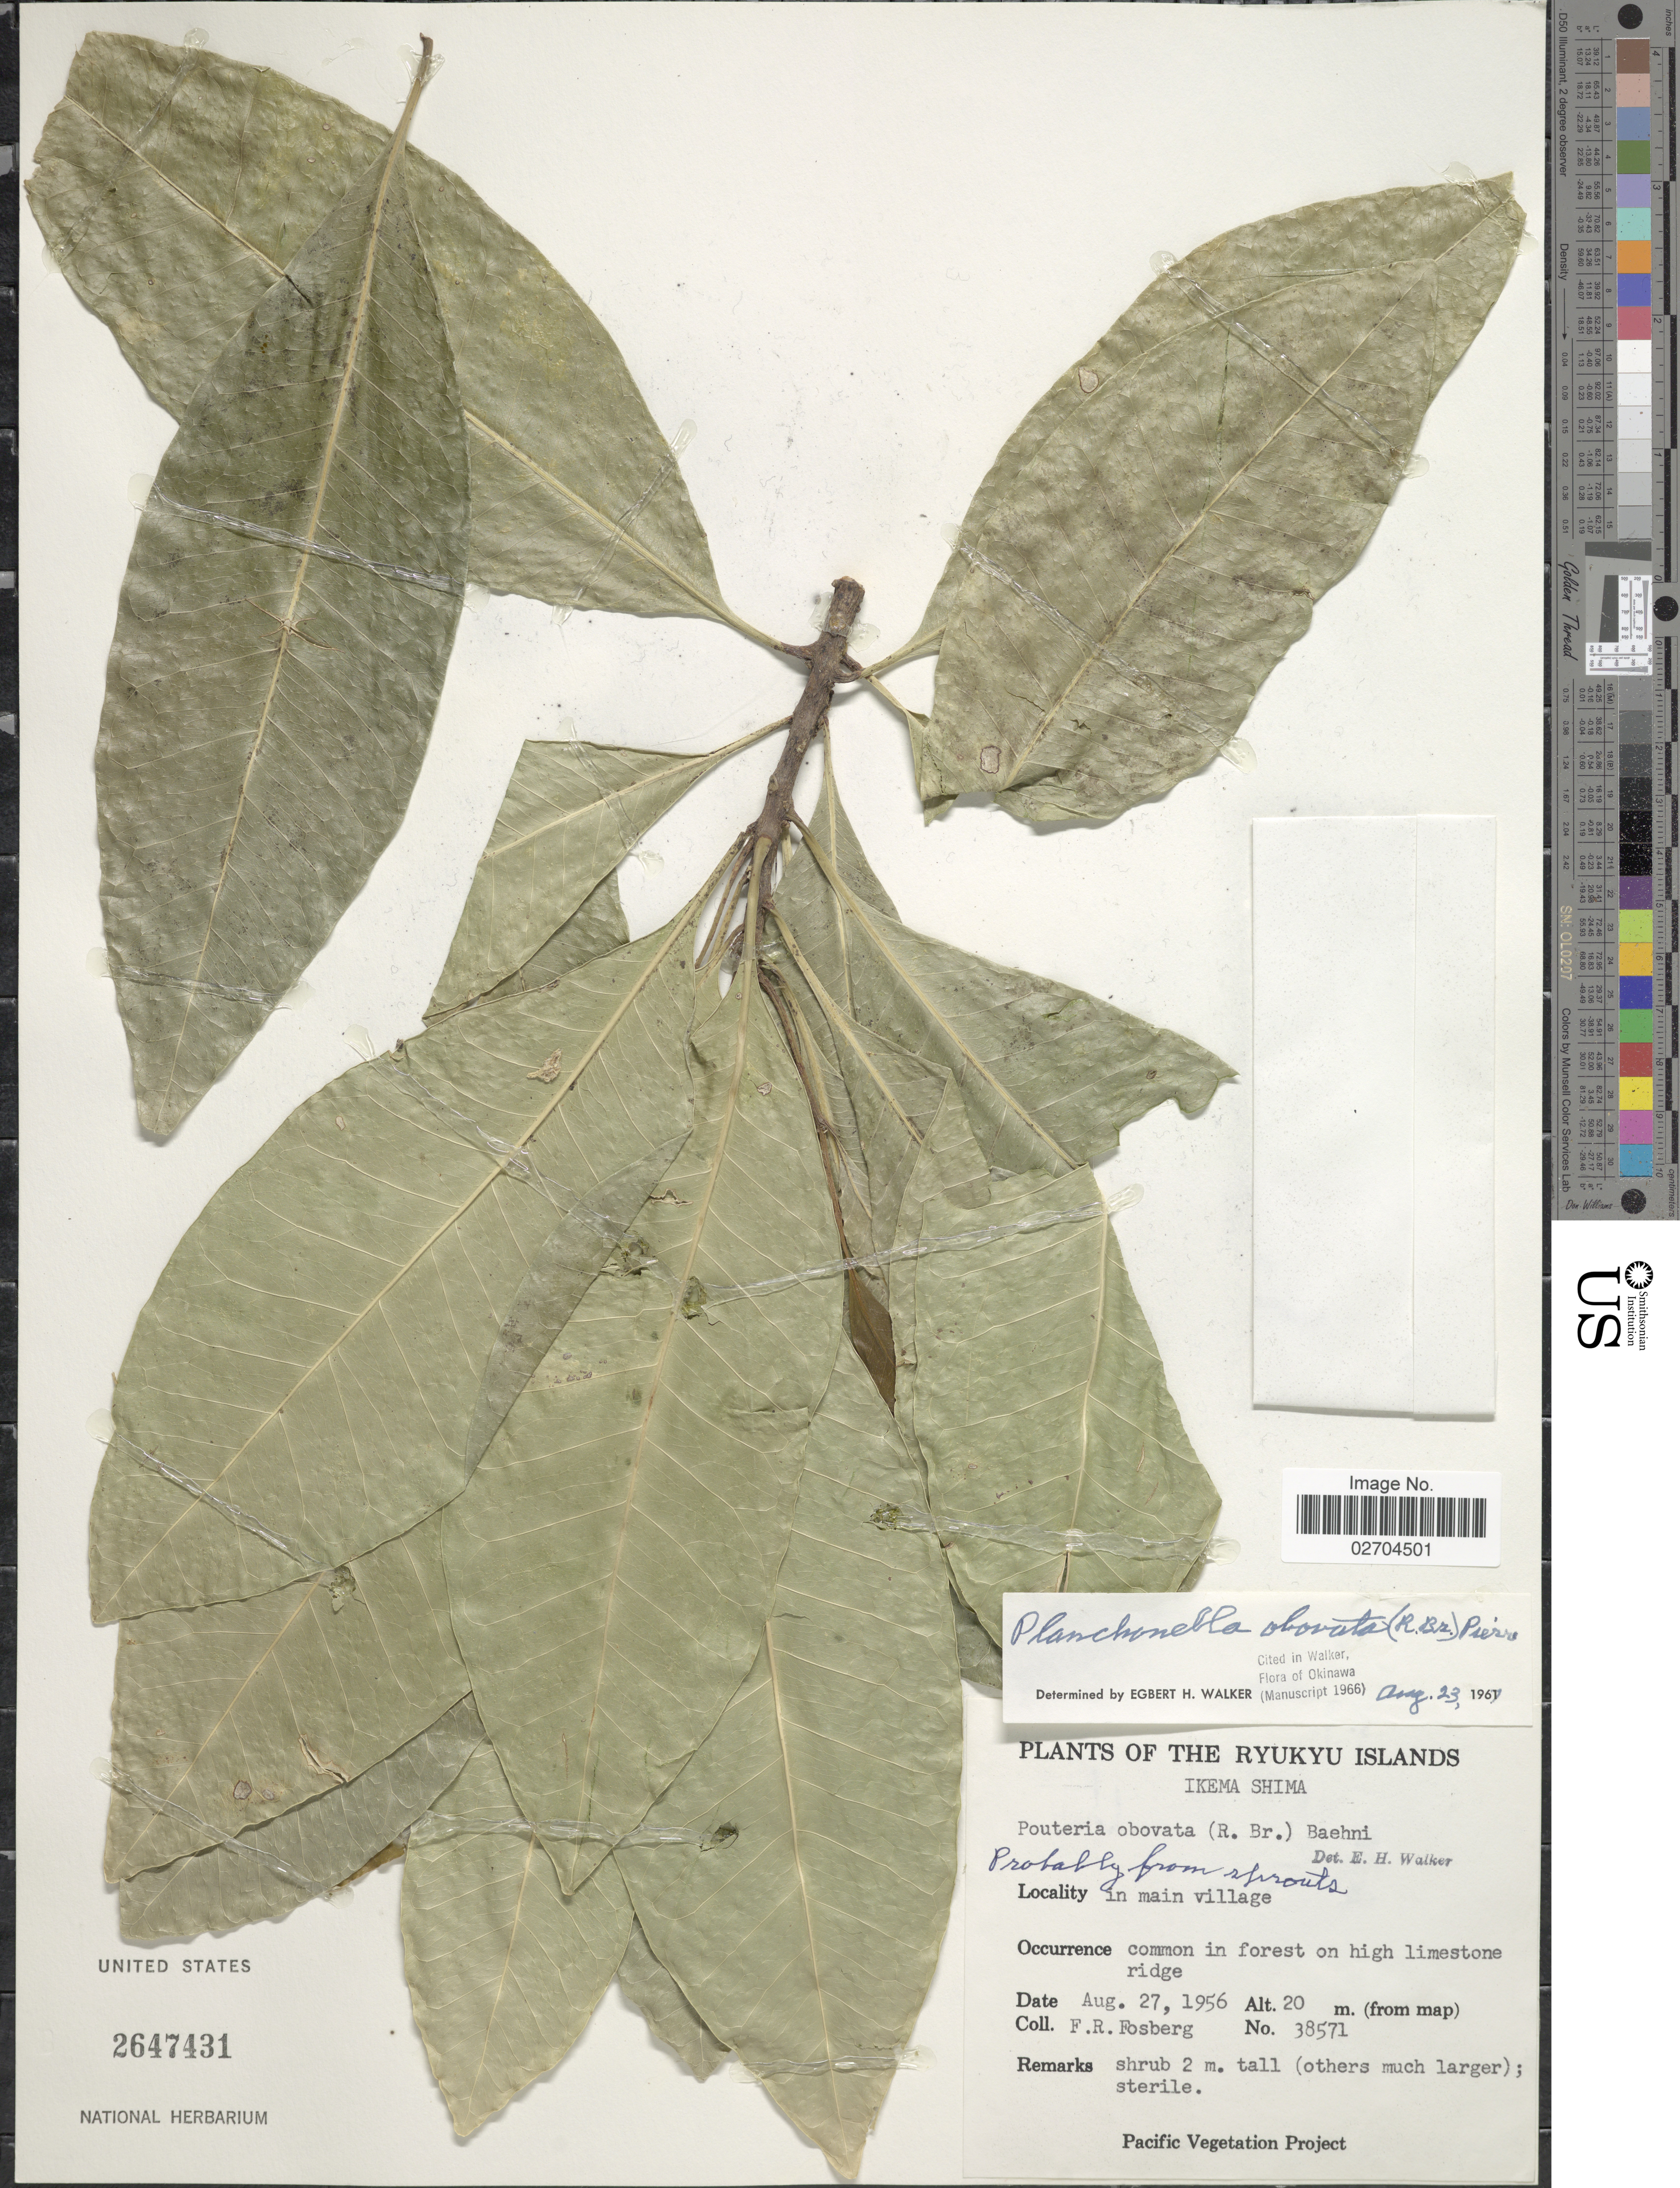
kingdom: Plantae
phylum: Tracheophyta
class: Magnoliopsida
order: Ericales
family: Sapotaceae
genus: Planchonella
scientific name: Planchonella obovata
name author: (R. Br.) Pierre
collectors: F. R. Fosberg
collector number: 38571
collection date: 1956-08-27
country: Japan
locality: Ryukyu Island, Ikema Shima, in main village.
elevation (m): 20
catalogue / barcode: US 2647431